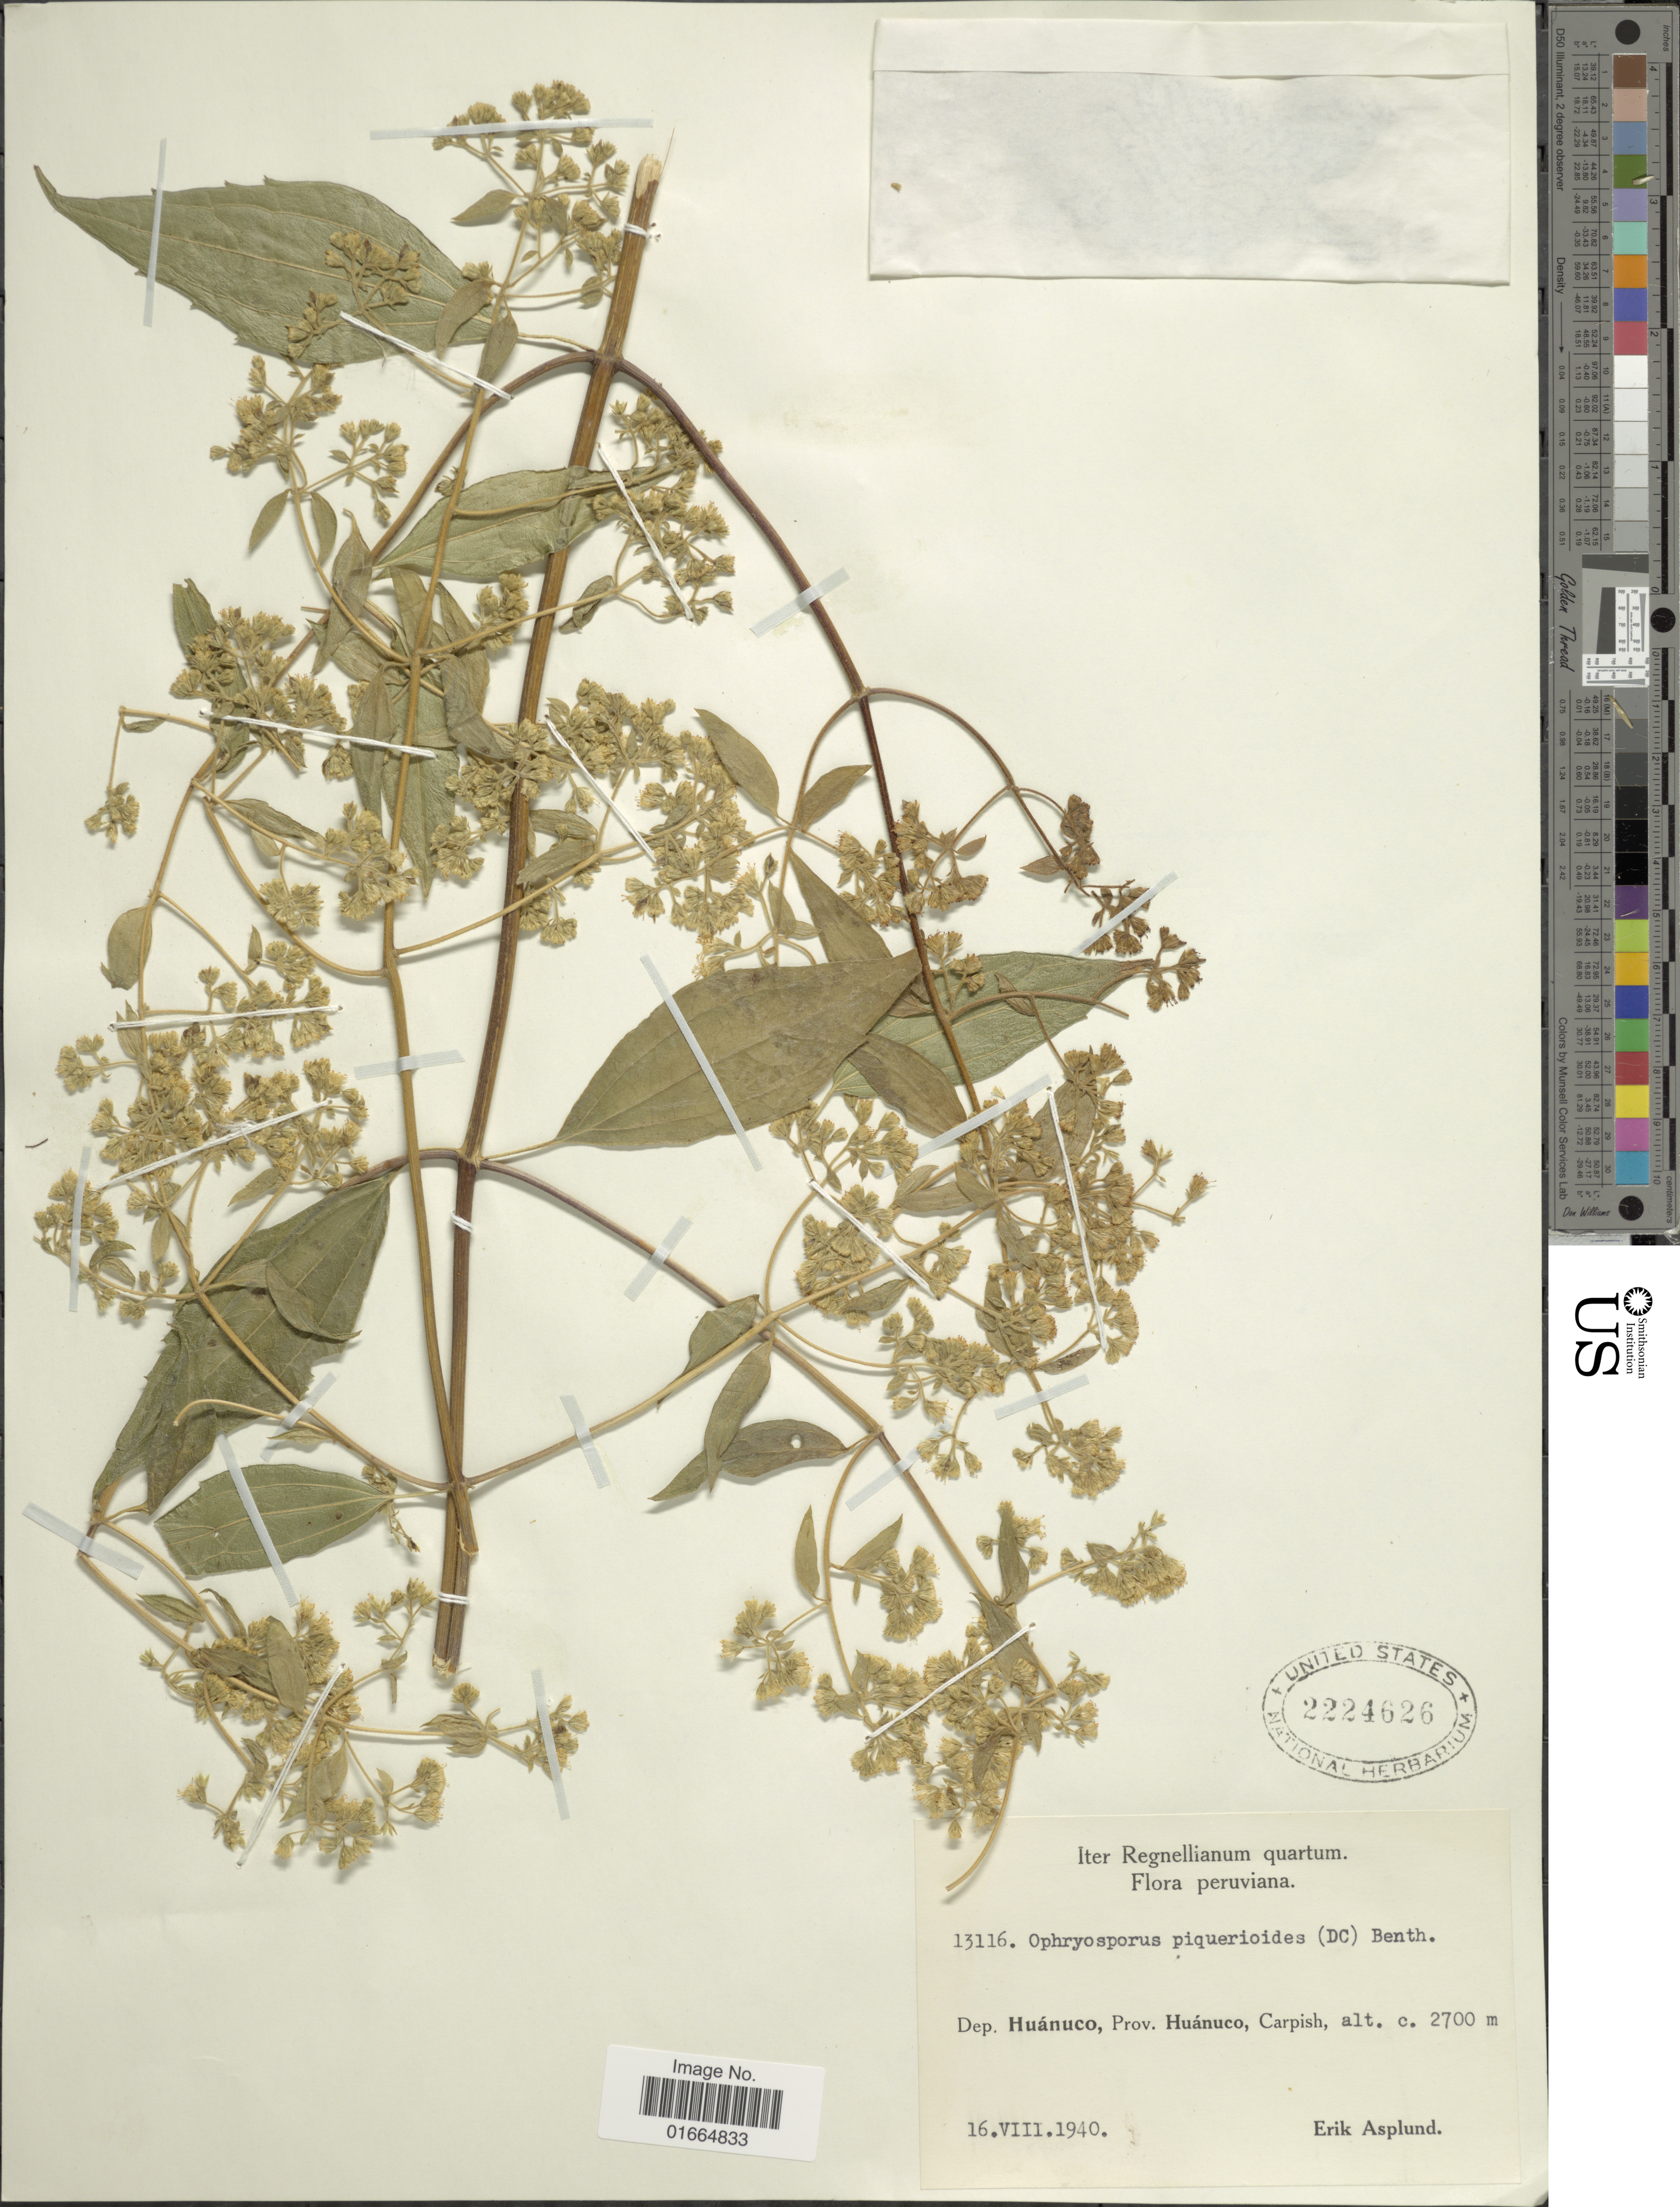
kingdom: Plantae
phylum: Tracheophyta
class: Magnoliopsida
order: Asterales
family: Asteraceae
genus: Ophryosporus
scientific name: Ophryosporus piquerioides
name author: (DC.) Benth. ex Baker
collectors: E. Asplund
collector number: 13116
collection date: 1940-08-16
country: Peru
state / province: Huánuco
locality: Dep. Huánuco, Prov. Huánuco, Carpish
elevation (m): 2700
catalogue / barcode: US 2224626